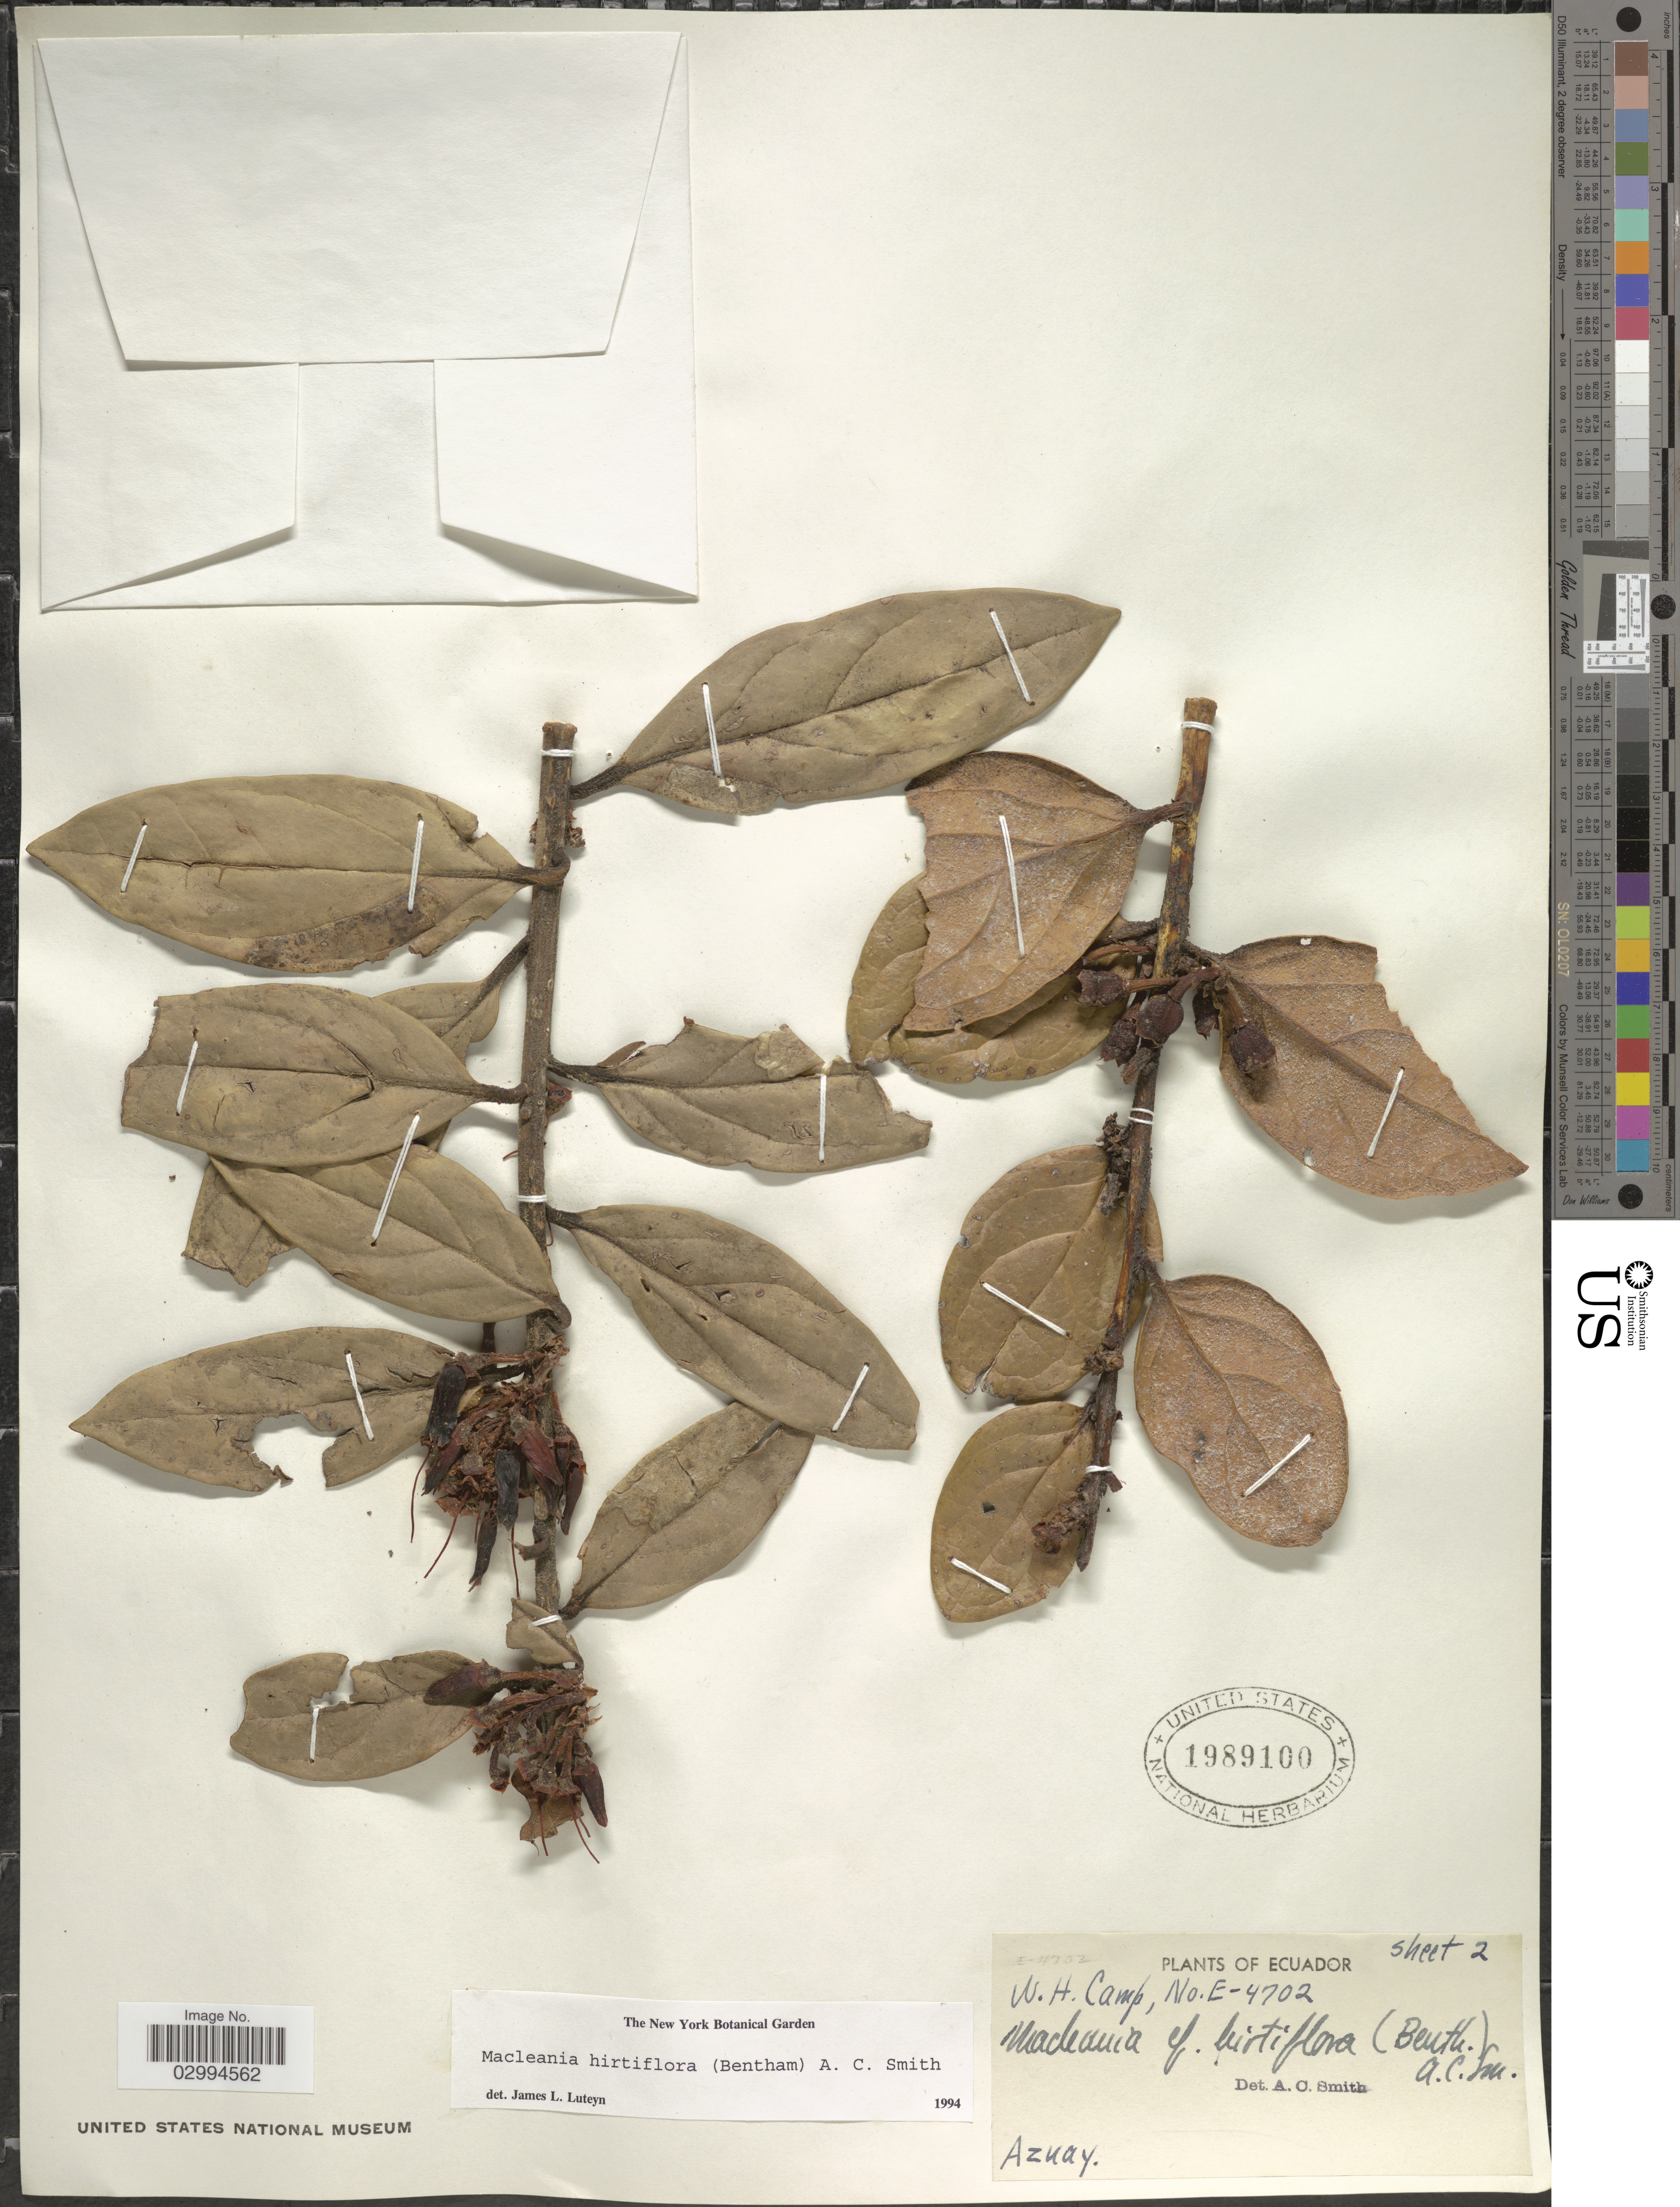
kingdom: Plantae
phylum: Tracheophyta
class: Magnoliopsida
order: Ericales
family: Ericaceae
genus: Macleania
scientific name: Macleania hirtiflora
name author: (Benth.) A.C. Sm.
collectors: W. H. Camp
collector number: E-4702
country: Ecuador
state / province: Azuay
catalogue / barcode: US 1989100